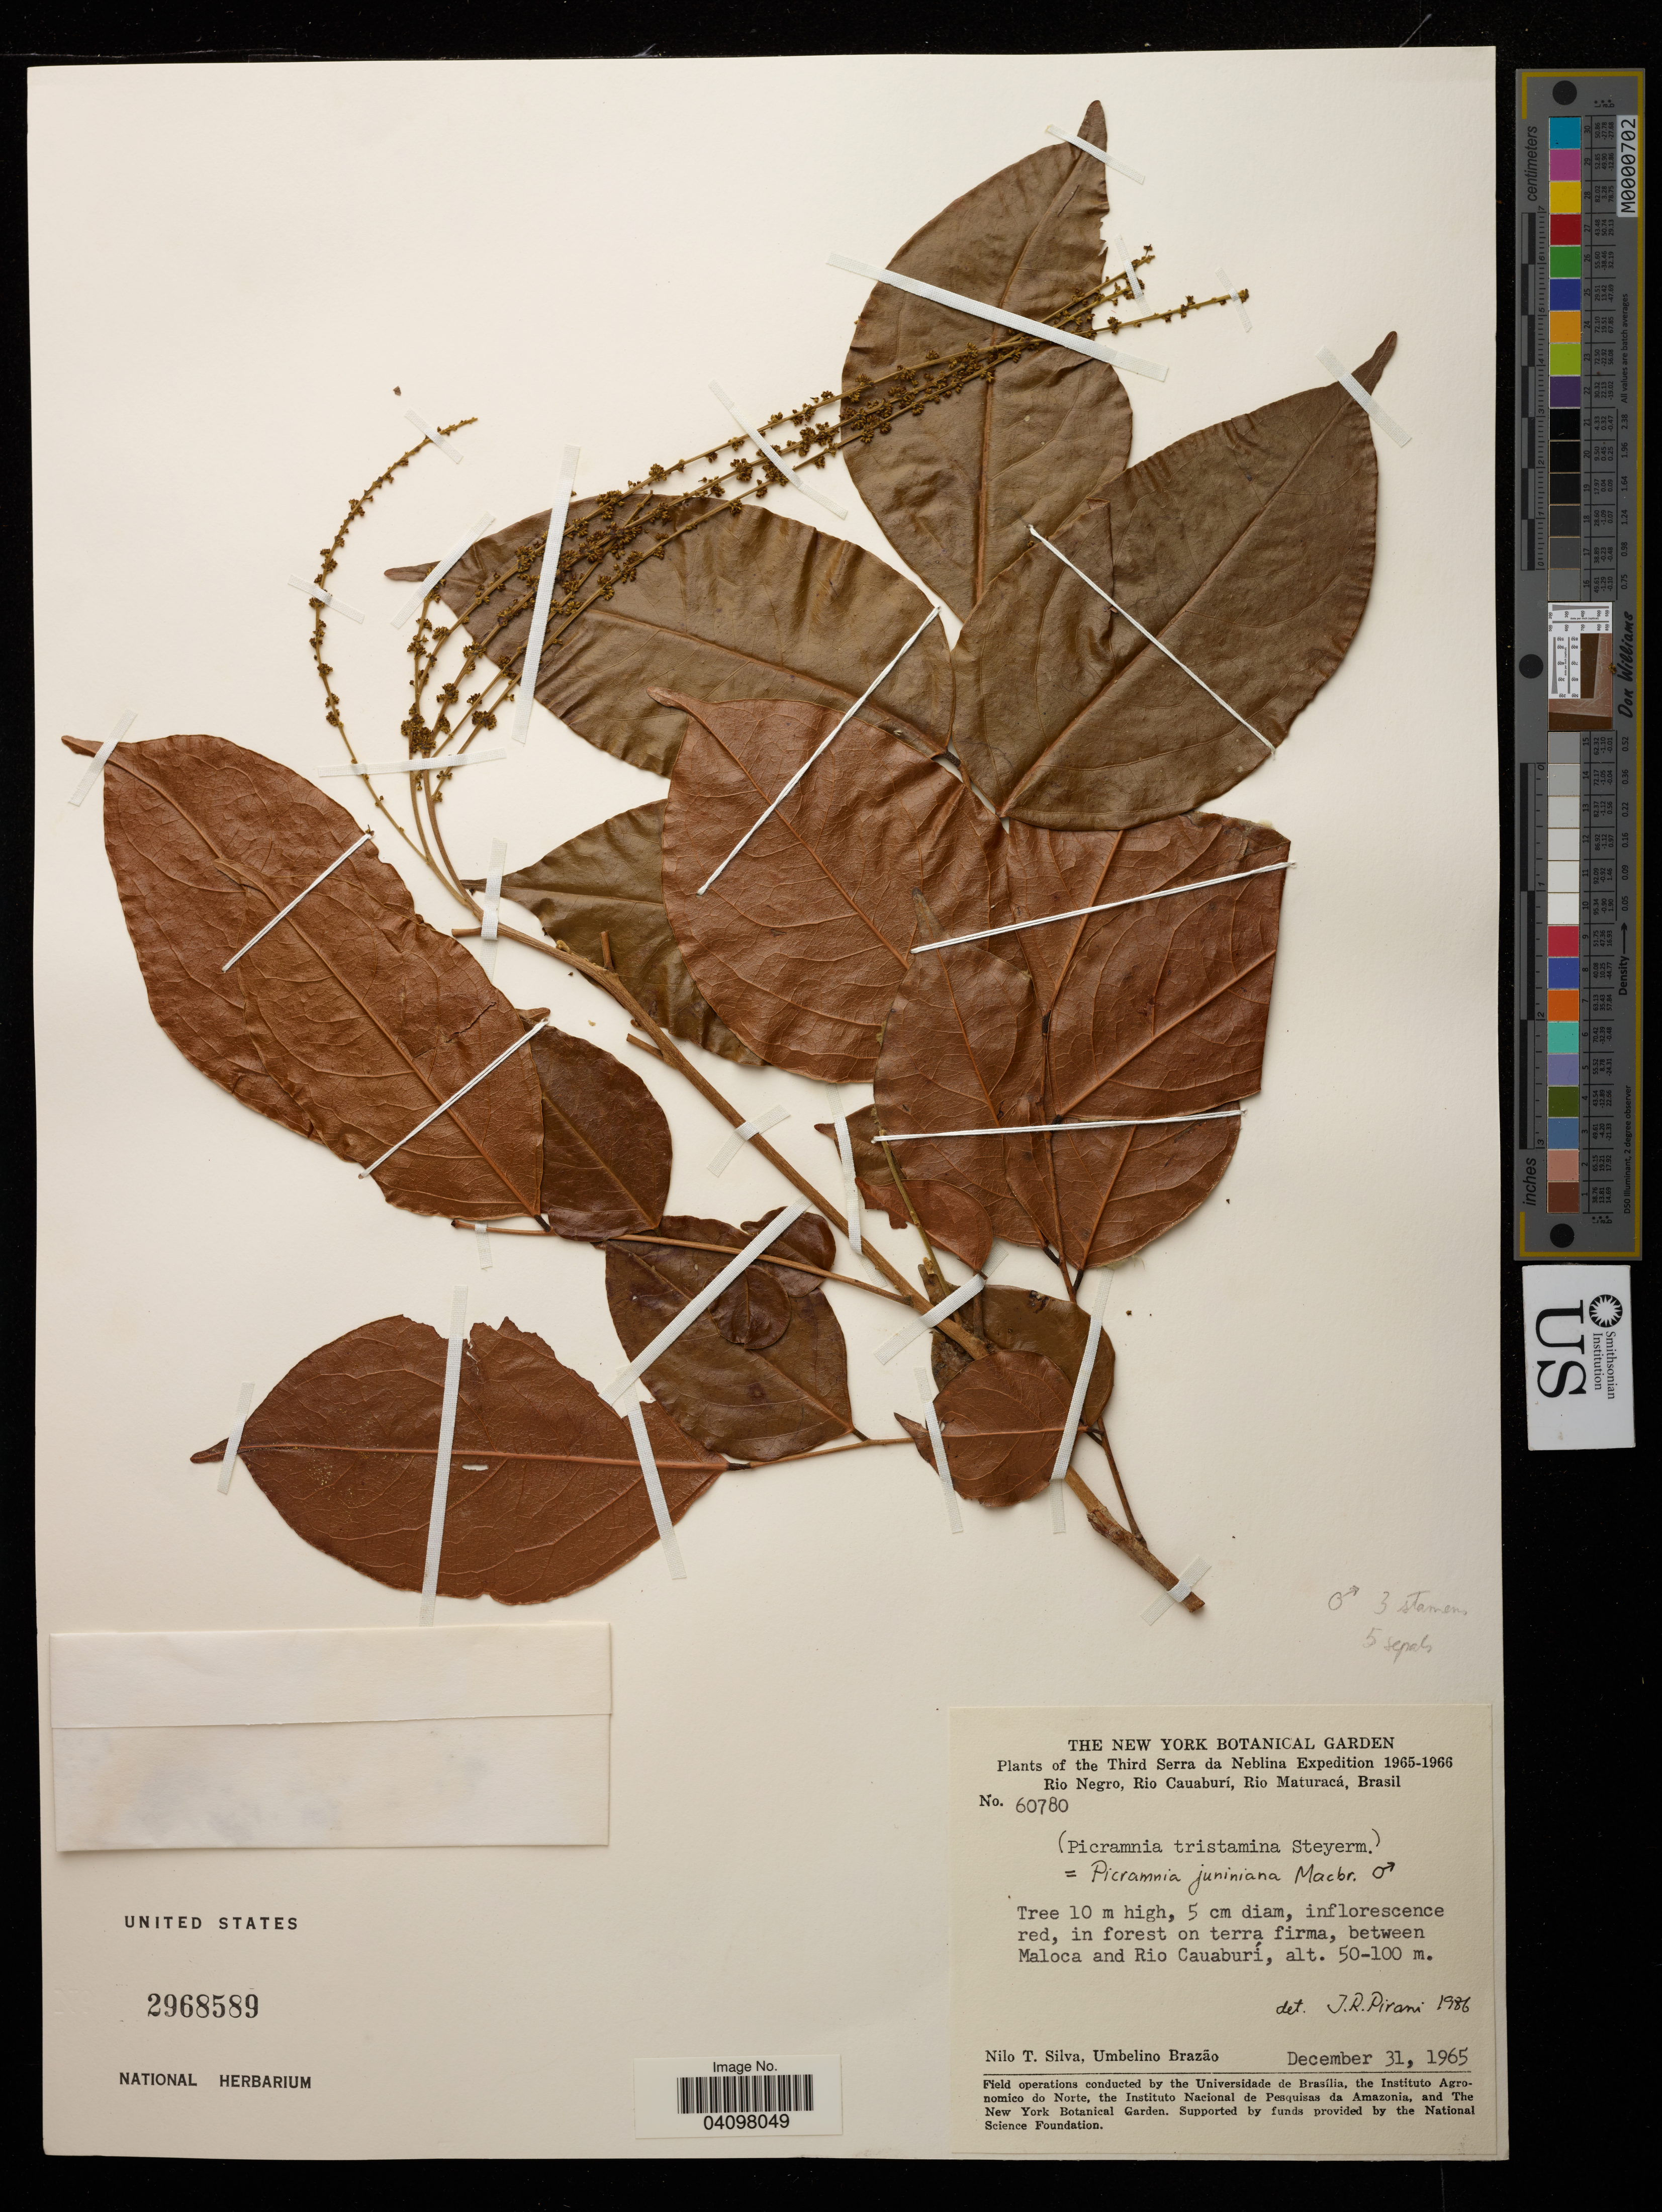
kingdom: Plantae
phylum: Tracheophyta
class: Magnoliopsida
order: Picramniales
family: Picramniaceae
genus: Picramnia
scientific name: Picramnia juniniana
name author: J.F. Macbr.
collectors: N. Silva & U. Brazão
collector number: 60780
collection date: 1965-12-31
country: Brazil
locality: Rio Negro, Rio Cauaburí,Rio Maturacá, Between Maloca and Rio Cauaburí.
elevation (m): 50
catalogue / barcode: US 2968589